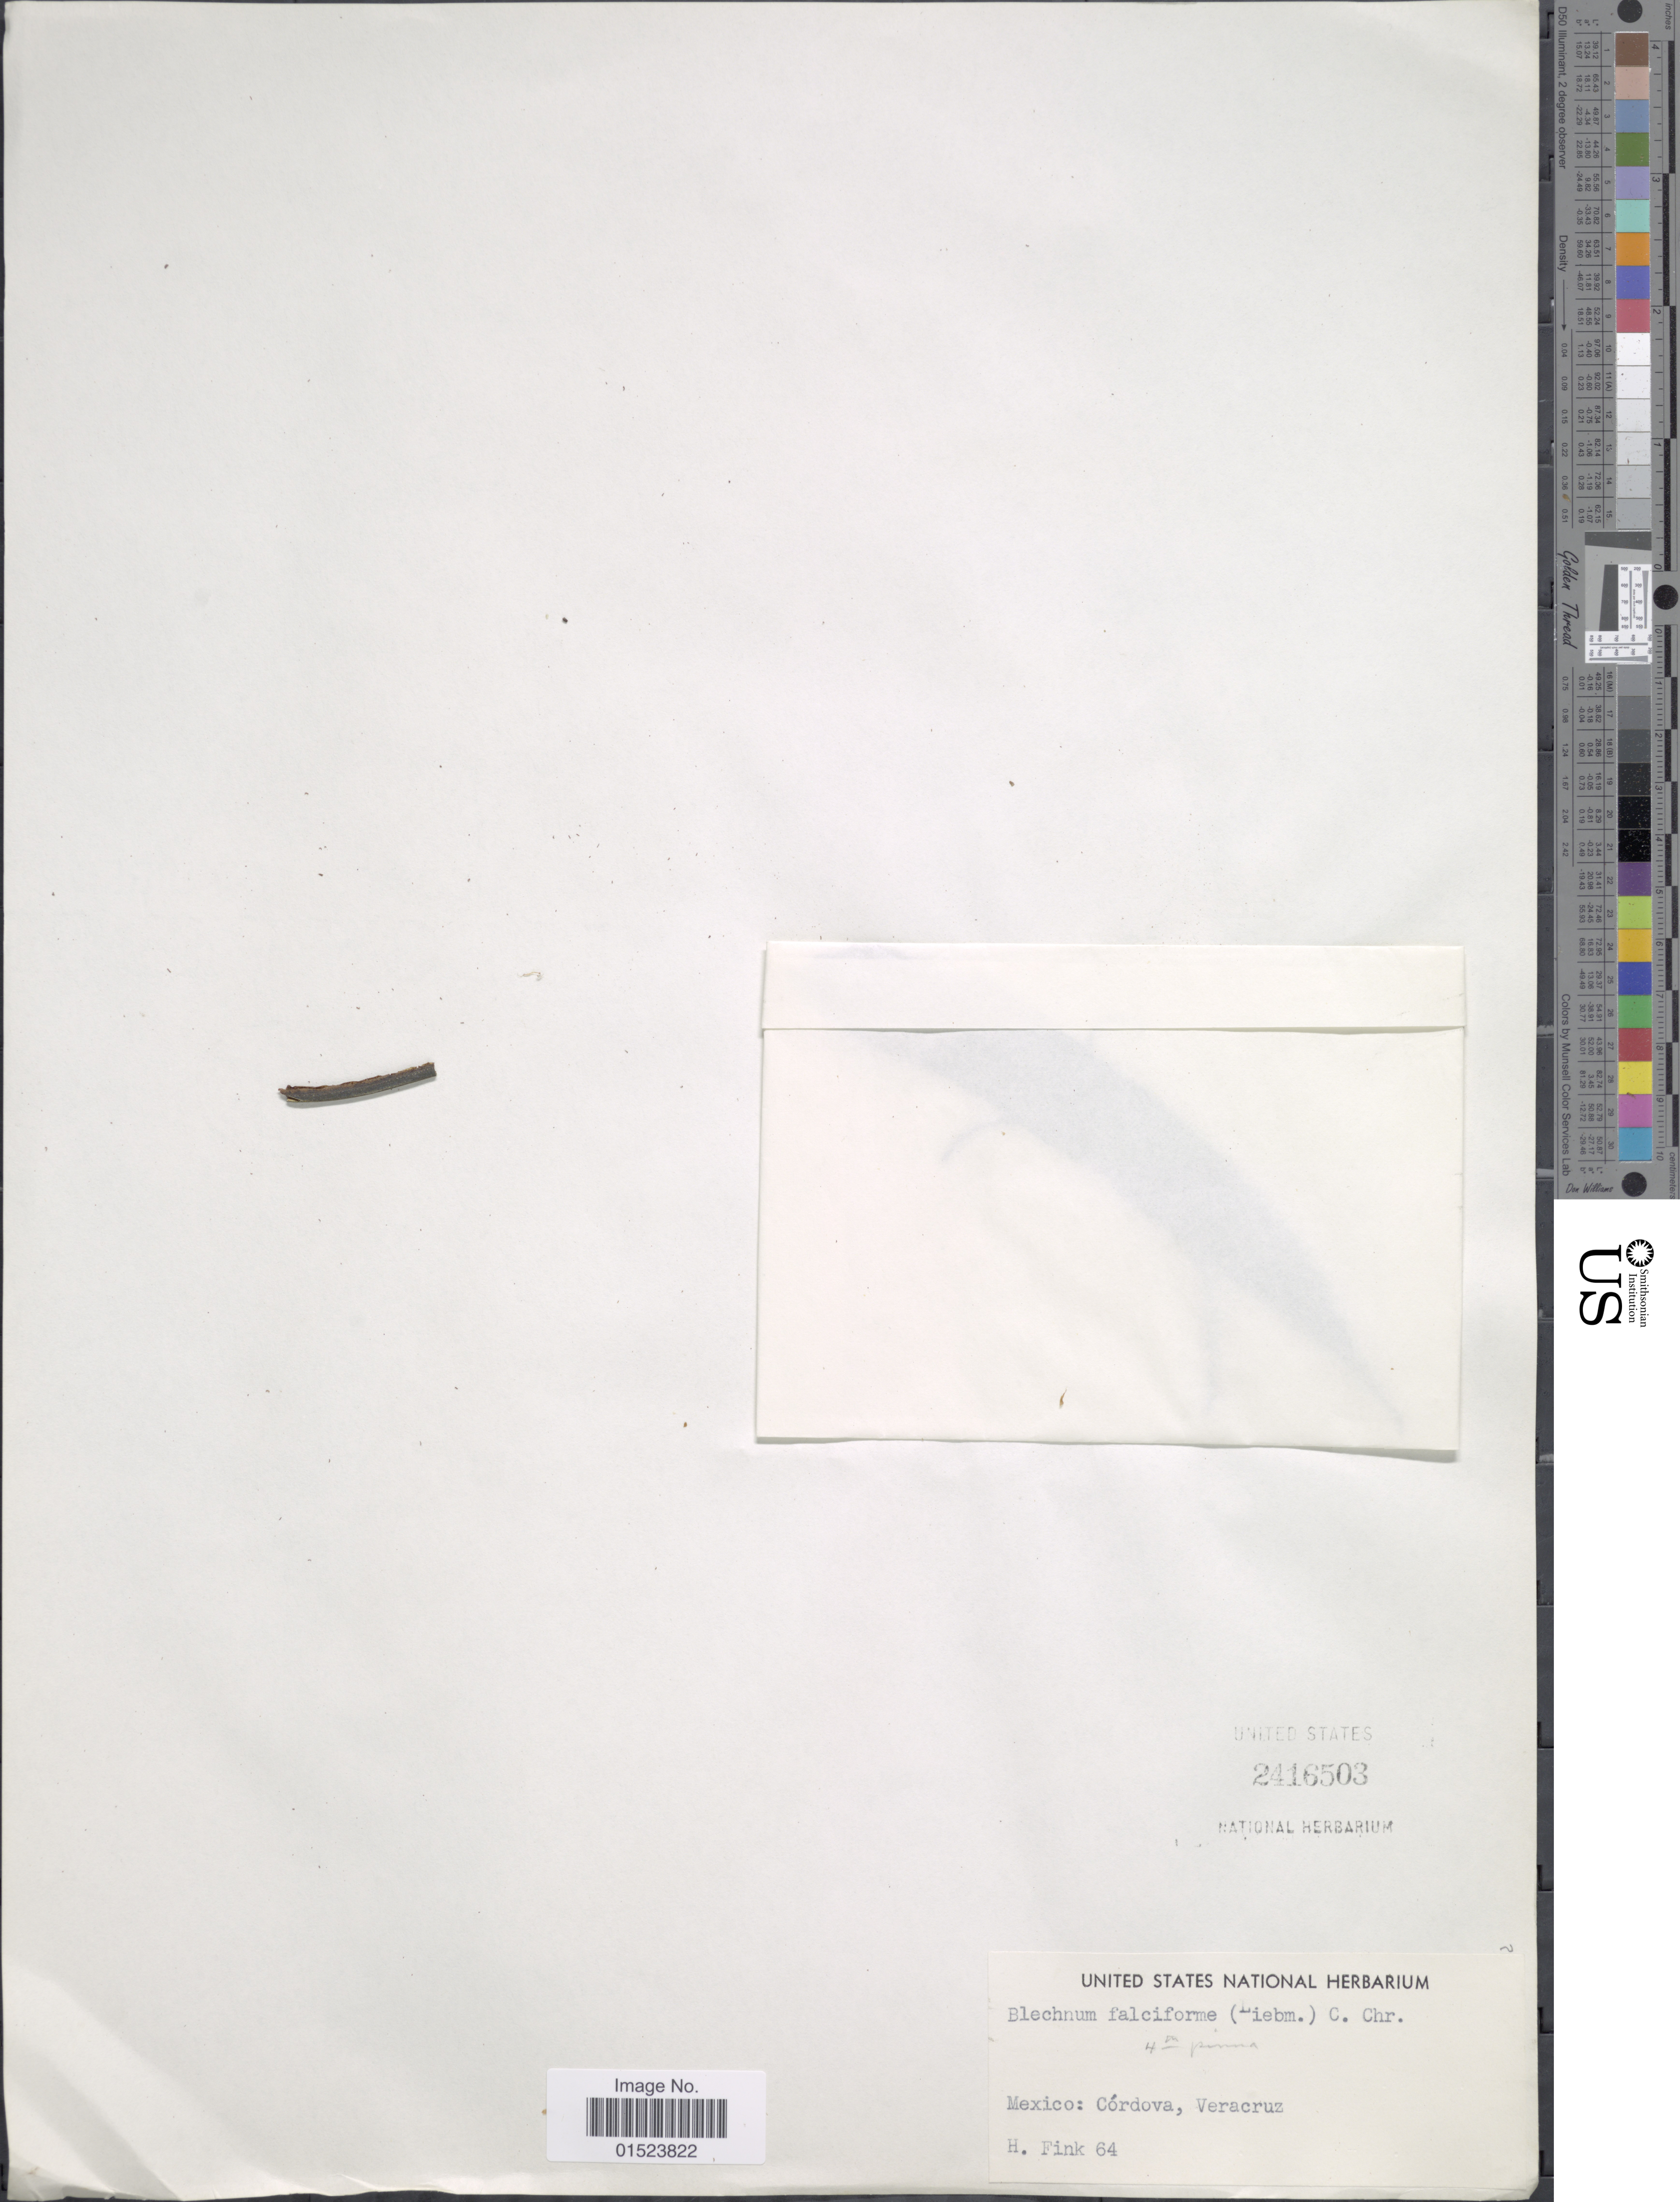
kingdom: Plantae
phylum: Tracheophyta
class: Polypodiopsida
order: Polypodiales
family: Blechnaceae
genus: Blechnum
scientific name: Blechnum falciforme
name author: (Liebm.) C. Chr.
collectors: H. Fink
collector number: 64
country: Mexico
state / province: Veracruz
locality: Córdova, Veracruz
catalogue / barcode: US 2416503